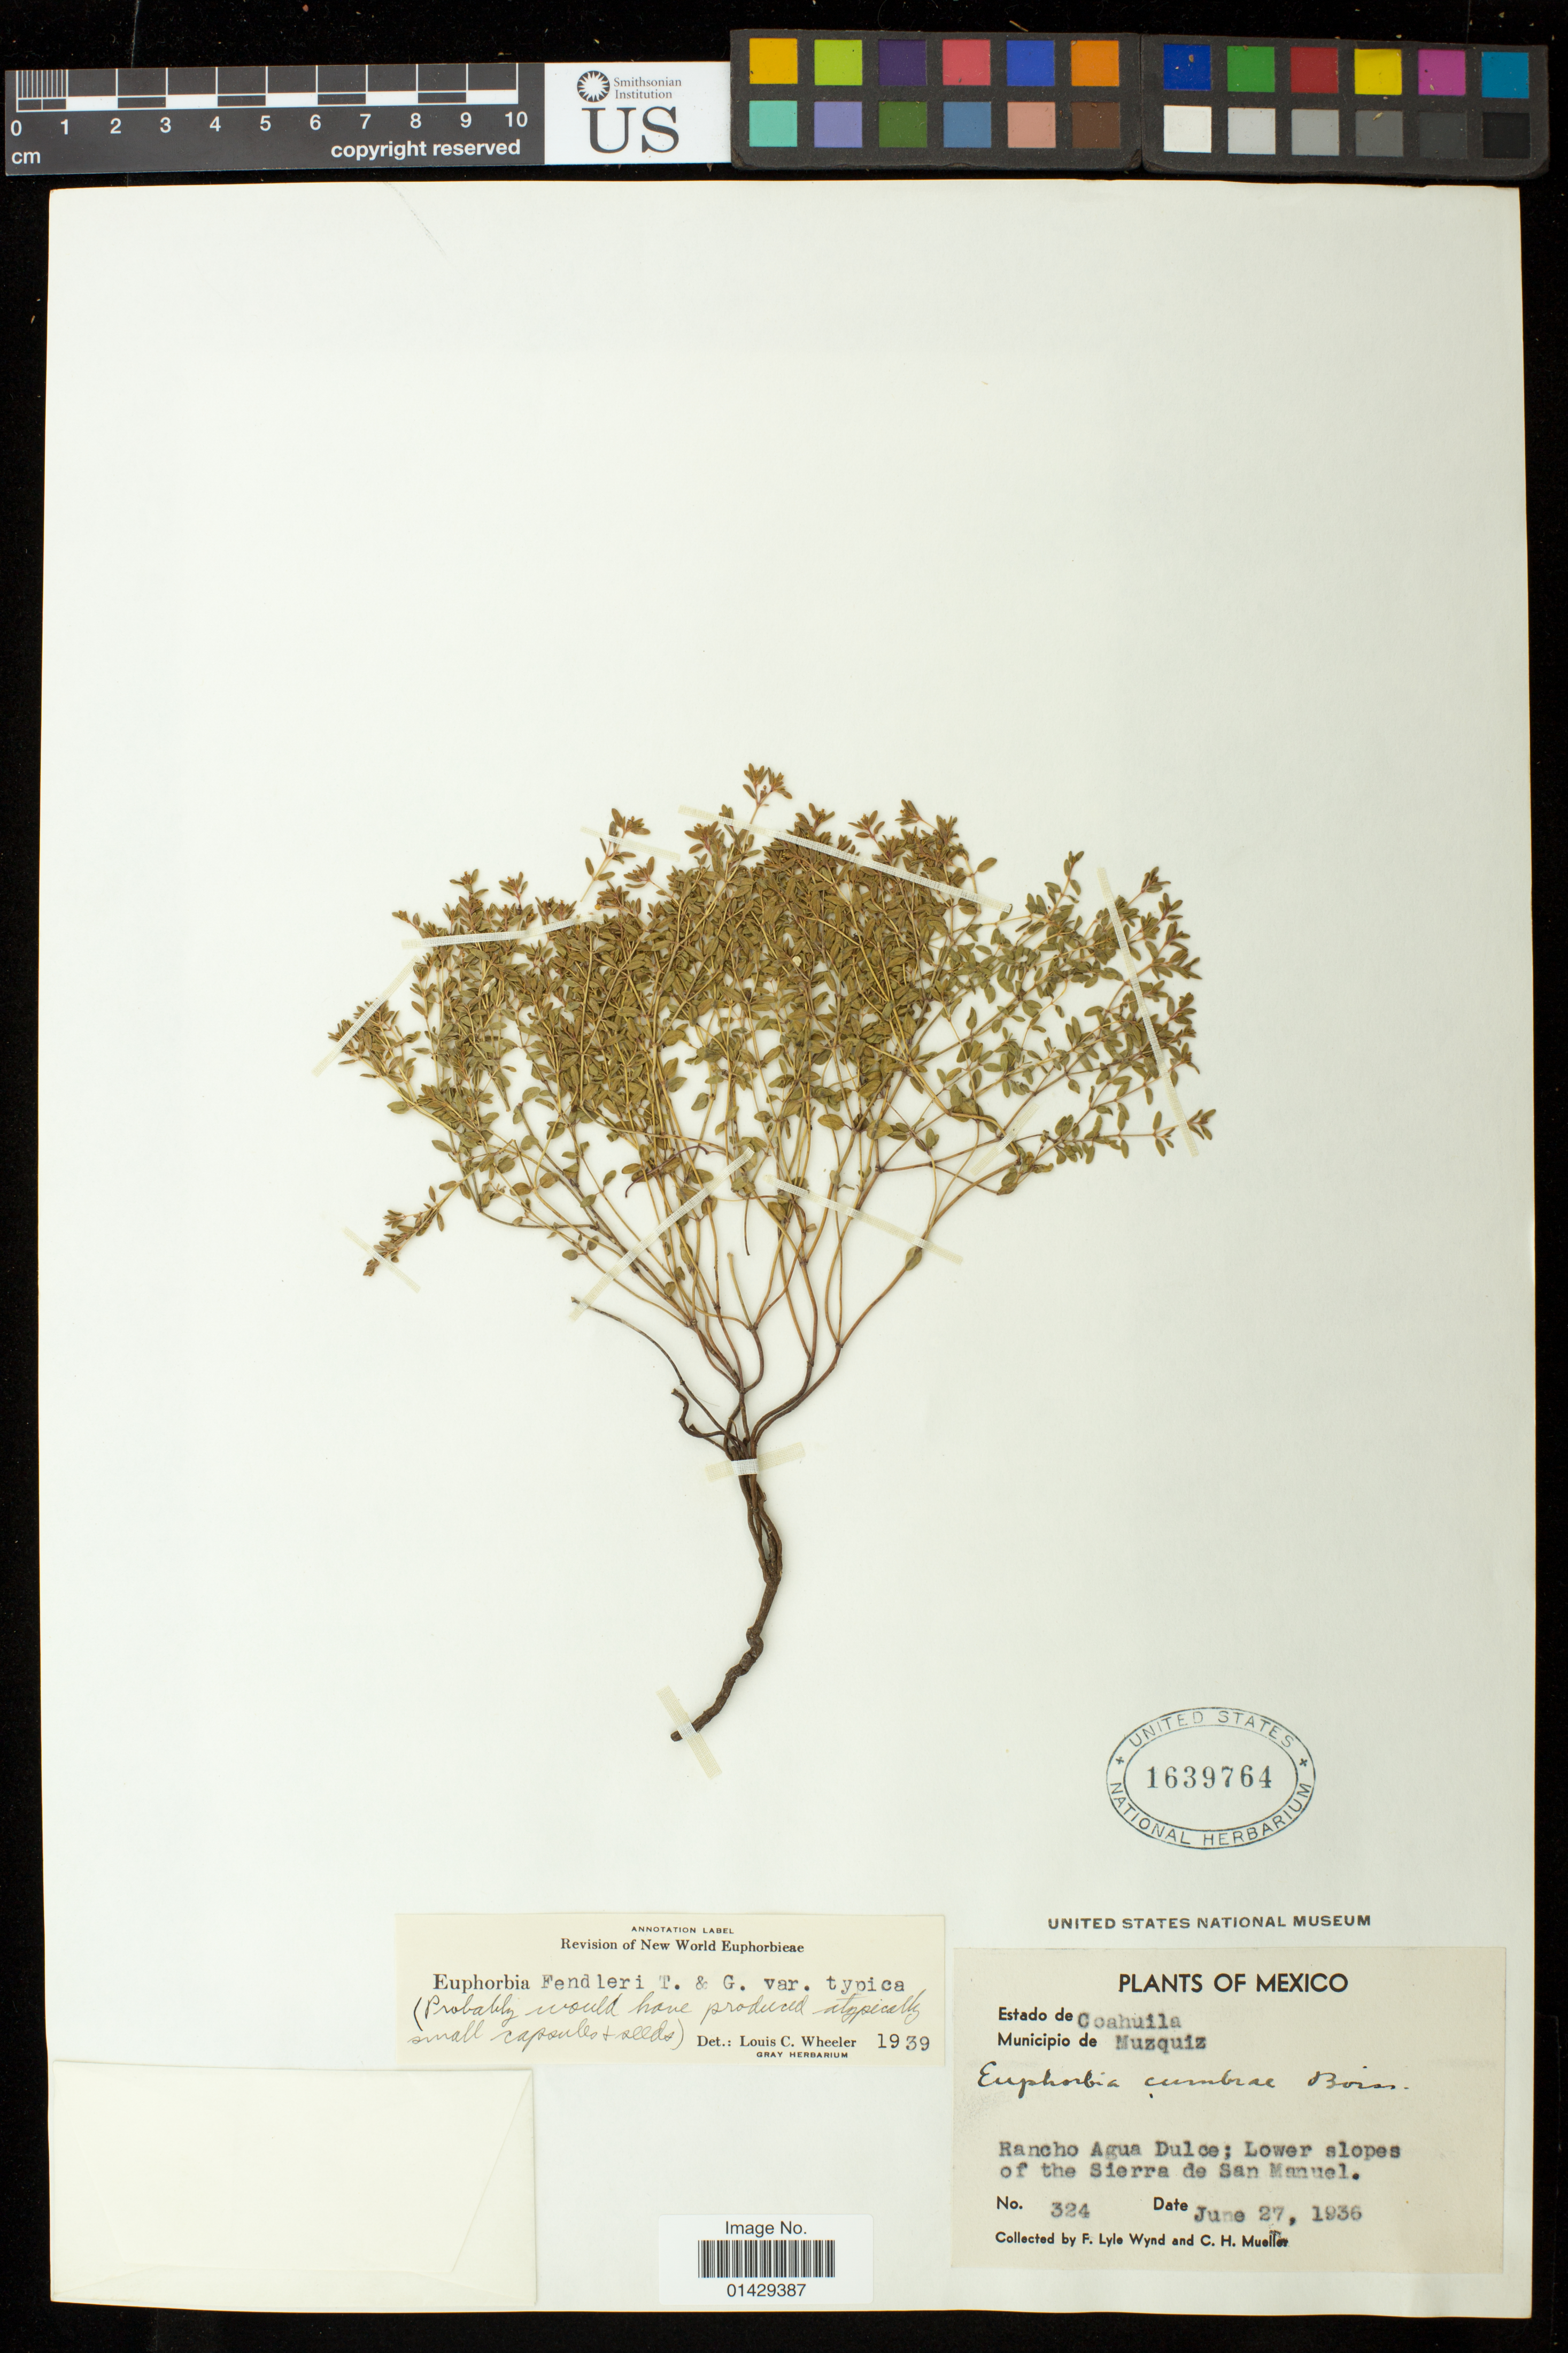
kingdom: Plantae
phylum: Tracheophyta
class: Magnoliopsida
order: Malpighiales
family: Euphorbiaceae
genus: Euphorbia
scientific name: Euphorbia fendleri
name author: Torr. & A. Gray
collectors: F. L. Wynd & C. H. Mueller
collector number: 324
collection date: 1936-06-27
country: Mexico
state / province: Coahuila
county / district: Múzquiz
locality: Municipio Muzquiz; Rancho Agua Dulce, Lower slopes of the Sierra de San Manuel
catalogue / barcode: US 1639764